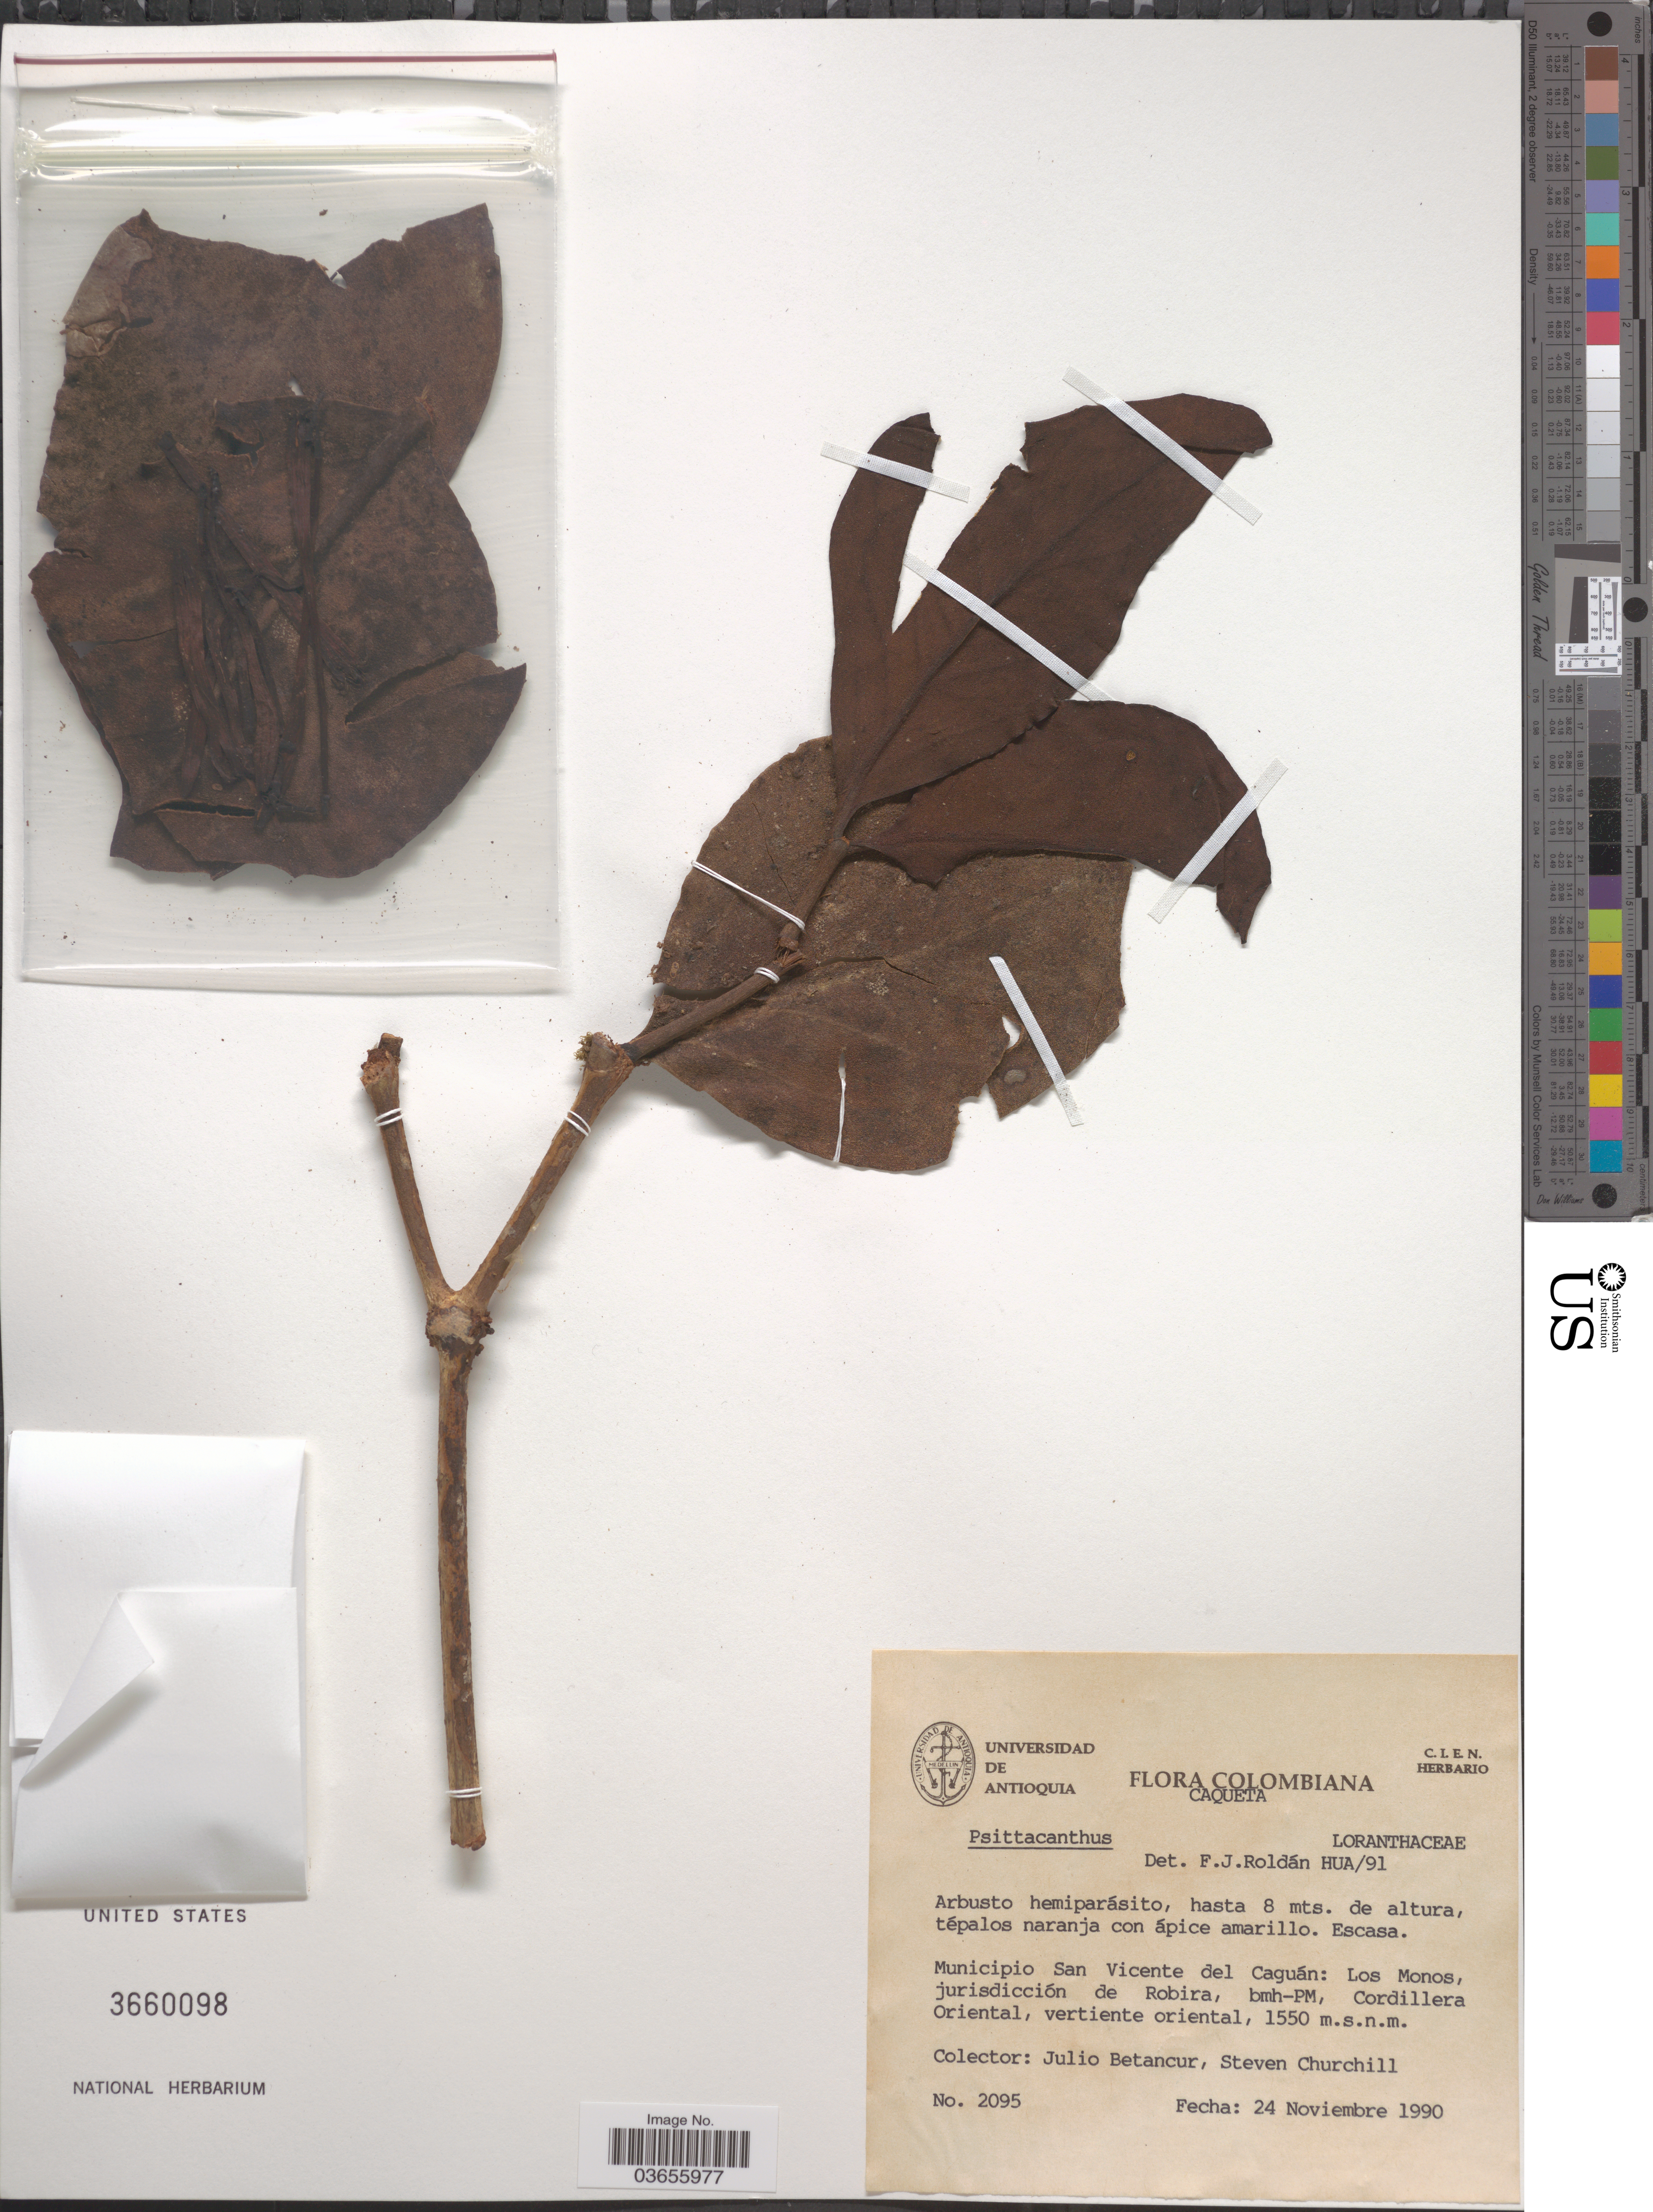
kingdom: Plantae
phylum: Tracheophyta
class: Magnoliopsida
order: Santalales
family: Loranthaceae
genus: Psittacanthus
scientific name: Psittacanthus sp.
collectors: J. Betancur & S. Churchill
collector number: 2095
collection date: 1990-11-24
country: Colombia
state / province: Caquetá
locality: Municipio San Vicente del Caguán: Los Monos, jurisdicción de Robira, bmh-PM, Cordillera Oriental, vertiente oriental.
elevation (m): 1550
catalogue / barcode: US 3660098